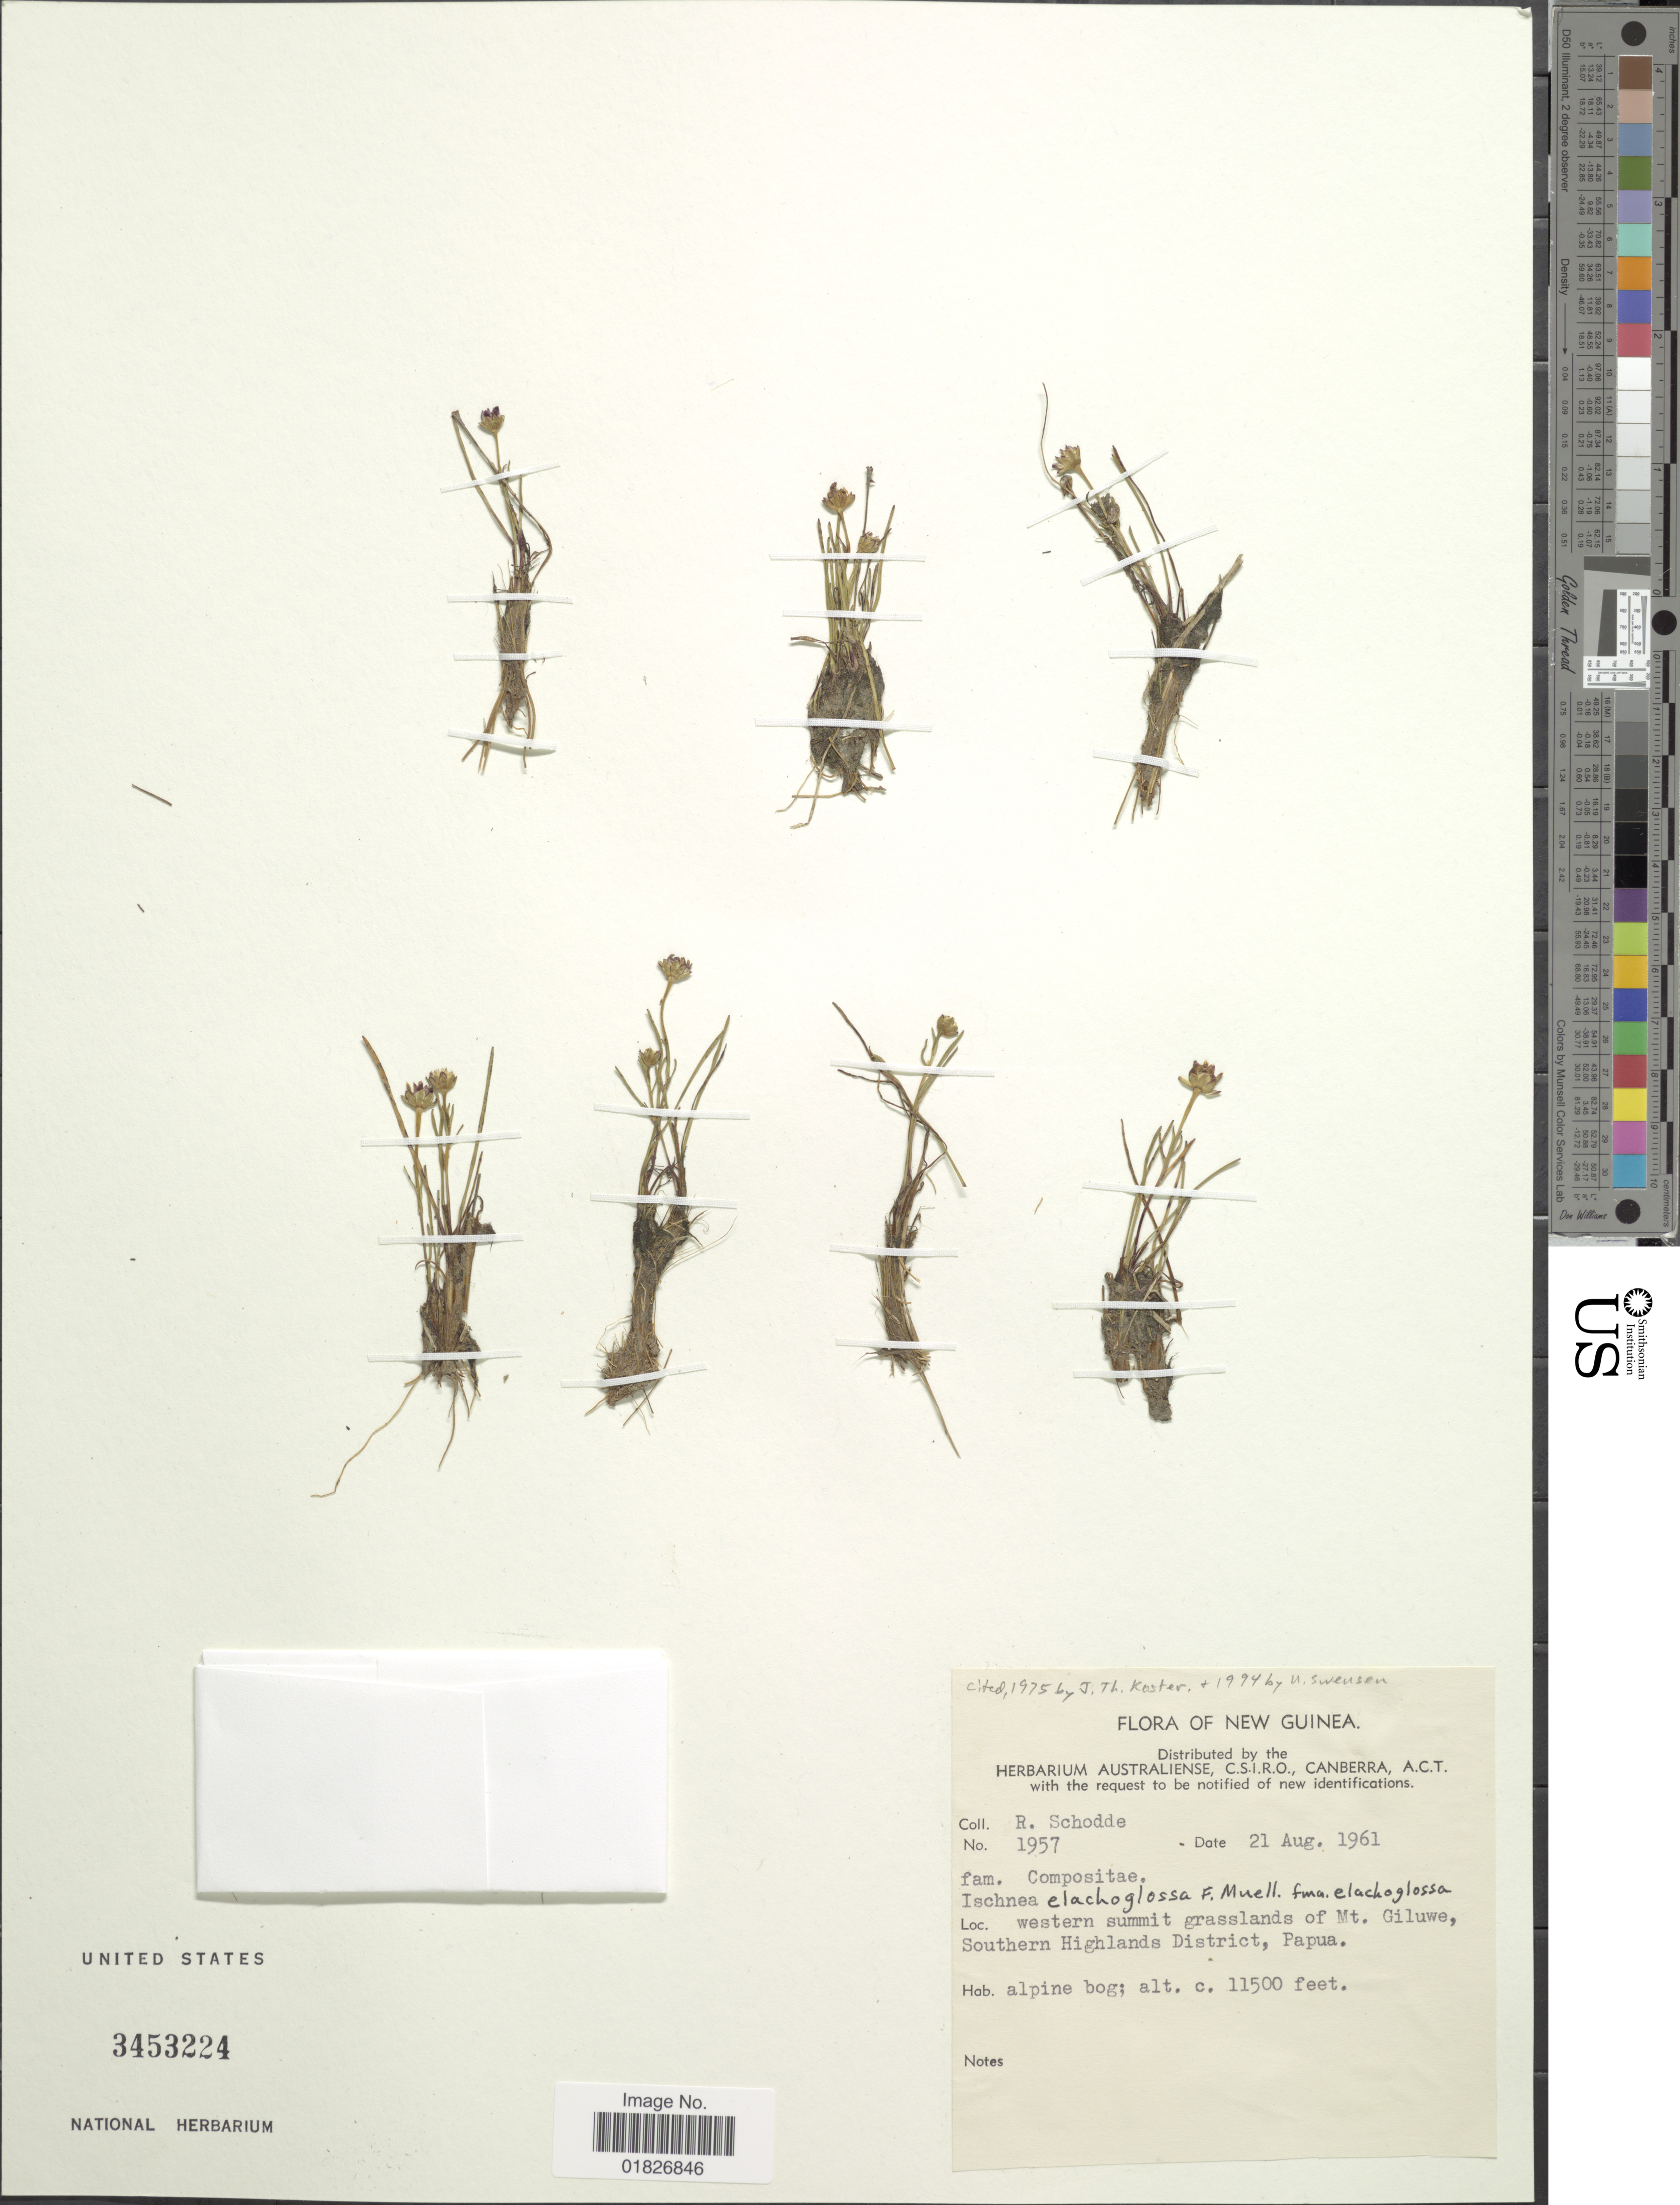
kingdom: Plantae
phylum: Tracheophyta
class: Magnoliopsida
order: Asterales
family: Asteraceae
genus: Ischnea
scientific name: Ischnea elachoglossa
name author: F. Muell.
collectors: R. Schodde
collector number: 1957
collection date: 1961-08-21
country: Papua New Guinea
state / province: Southern Highlands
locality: New Guinea, western summit grasslands of Mt. Giluwe, Papua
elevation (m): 3505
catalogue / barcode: US 3453224